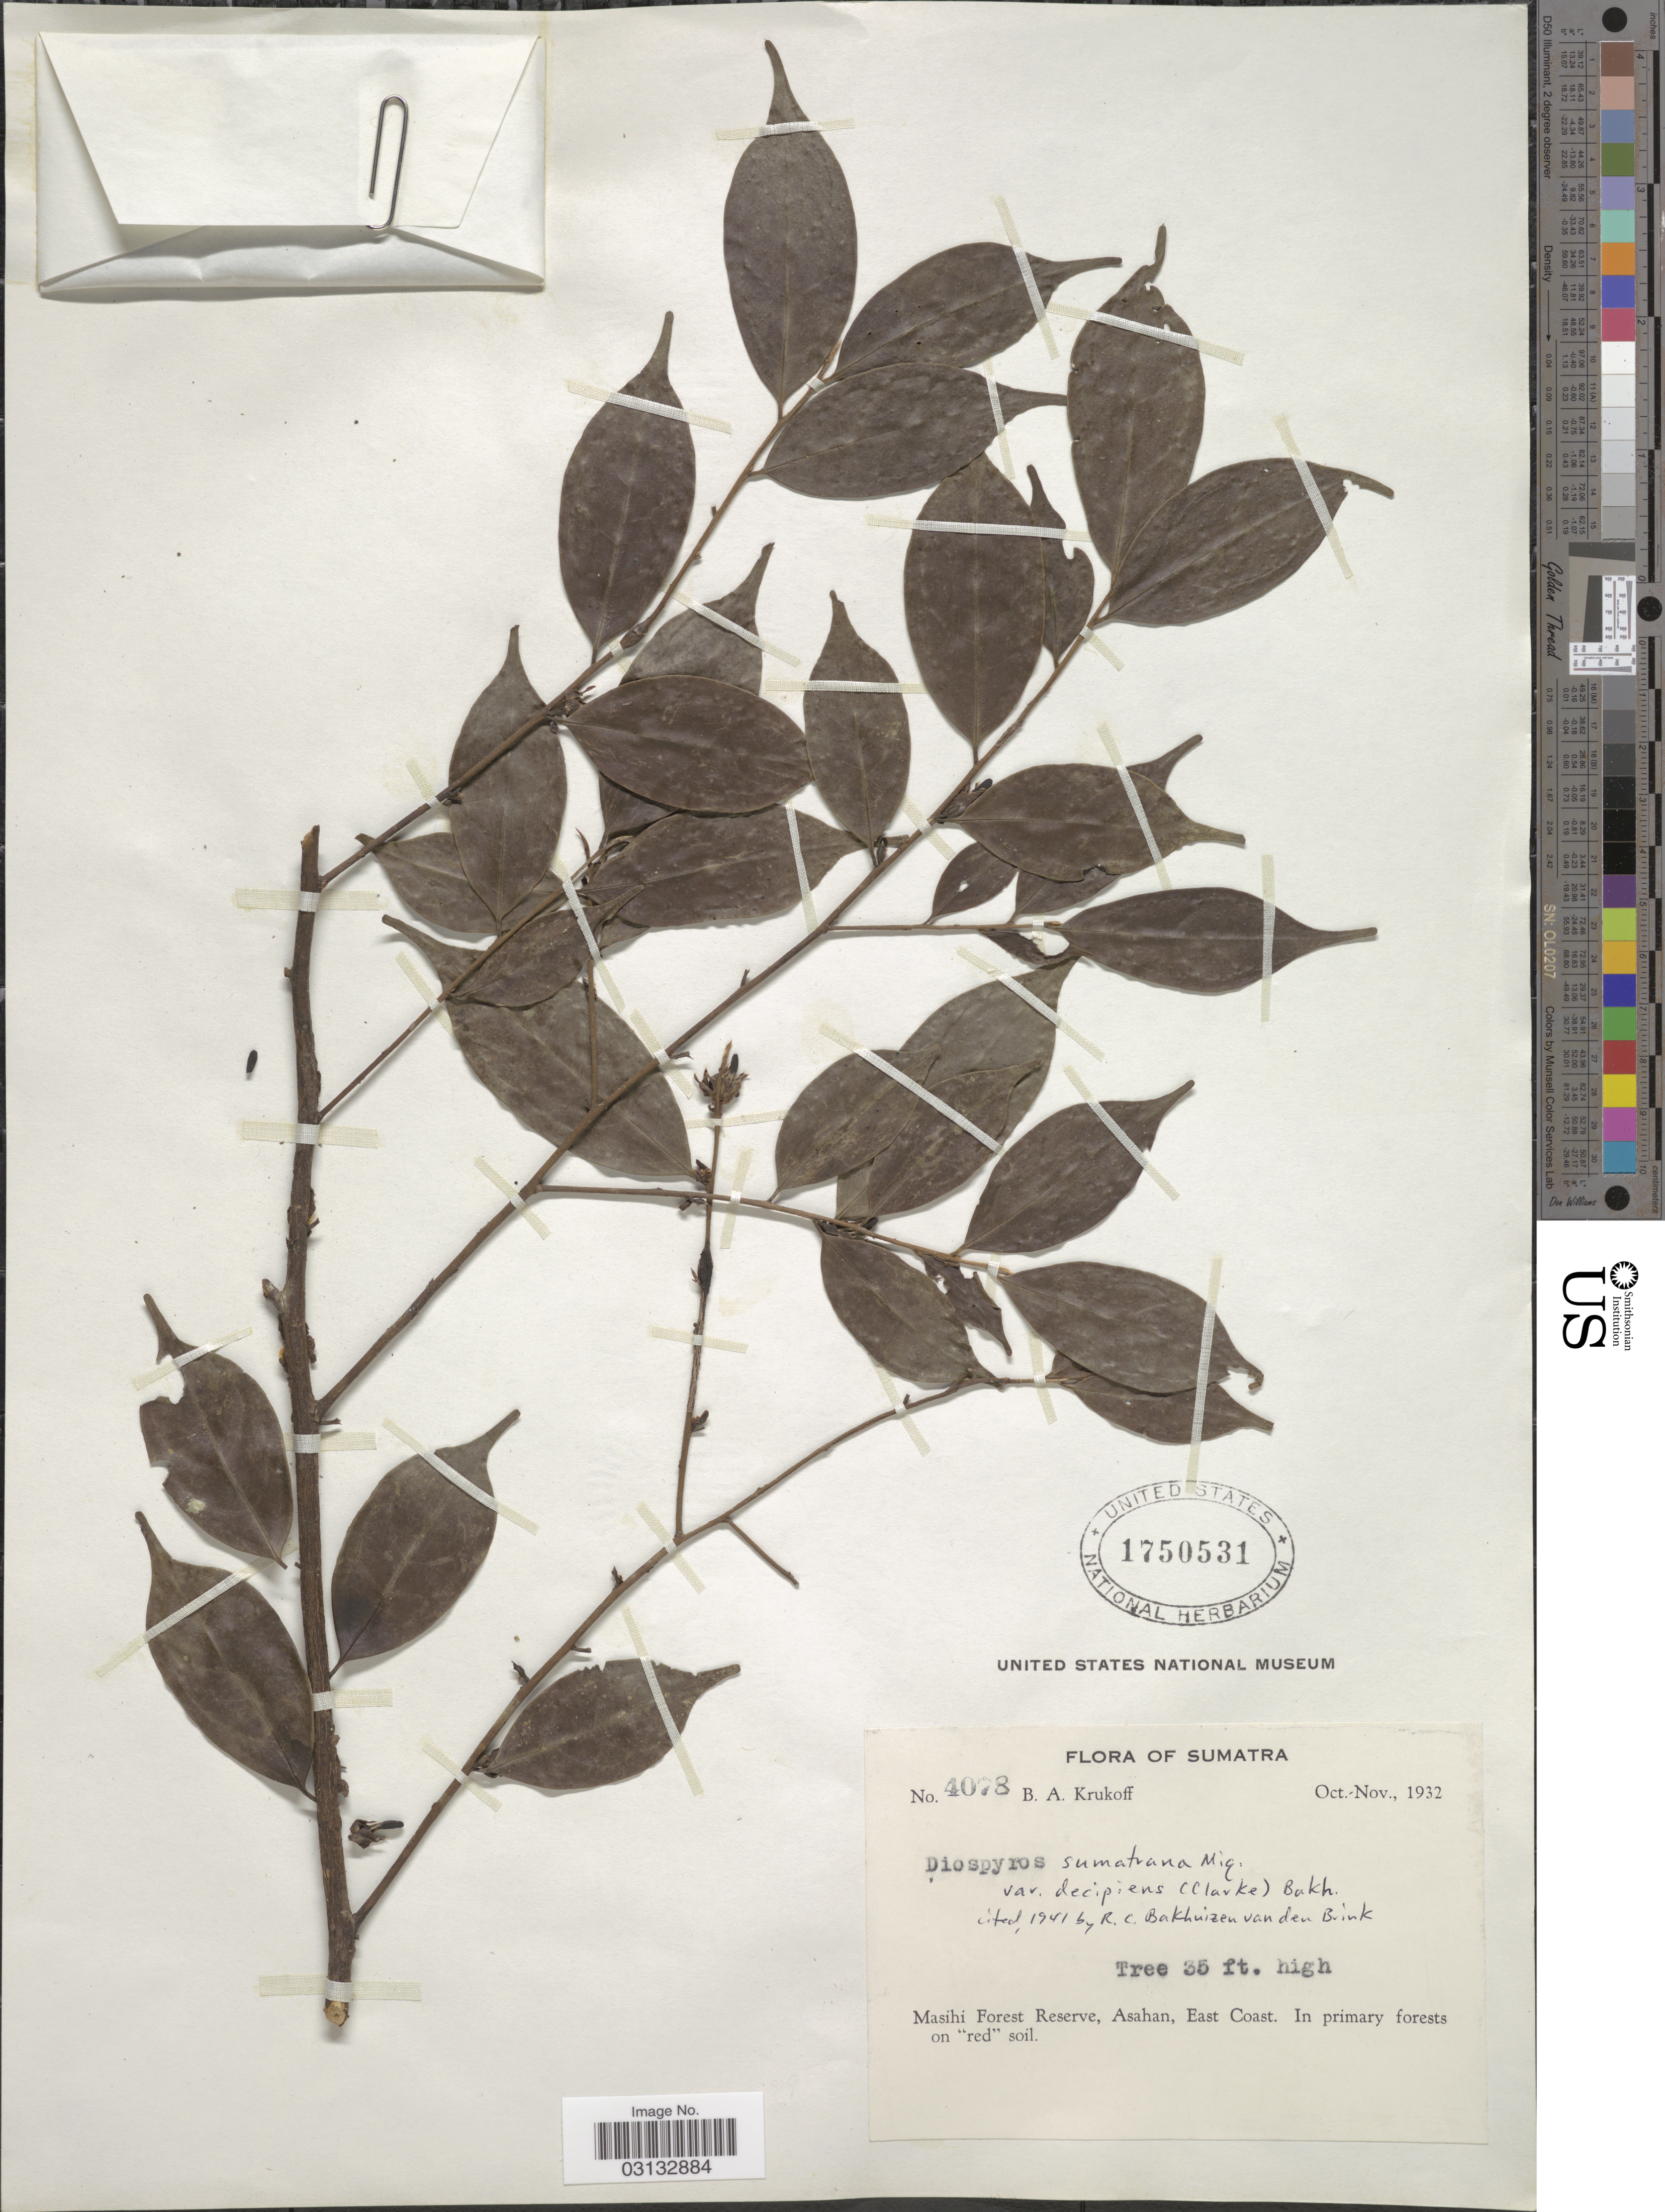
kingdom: Plantae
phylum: Tracheophyta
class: Magnoliopsida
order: Ericales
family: Ebenaceae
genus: Diospyros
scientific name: Diospyros sumatrana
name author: Miq.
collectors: B. A. Krukoff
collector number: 4078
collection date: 1932-10/1932-11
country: Indonesia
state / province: Sumatra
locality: Masihi Forest Reserve, Asahan, East Coast.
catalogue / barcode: US 1750531